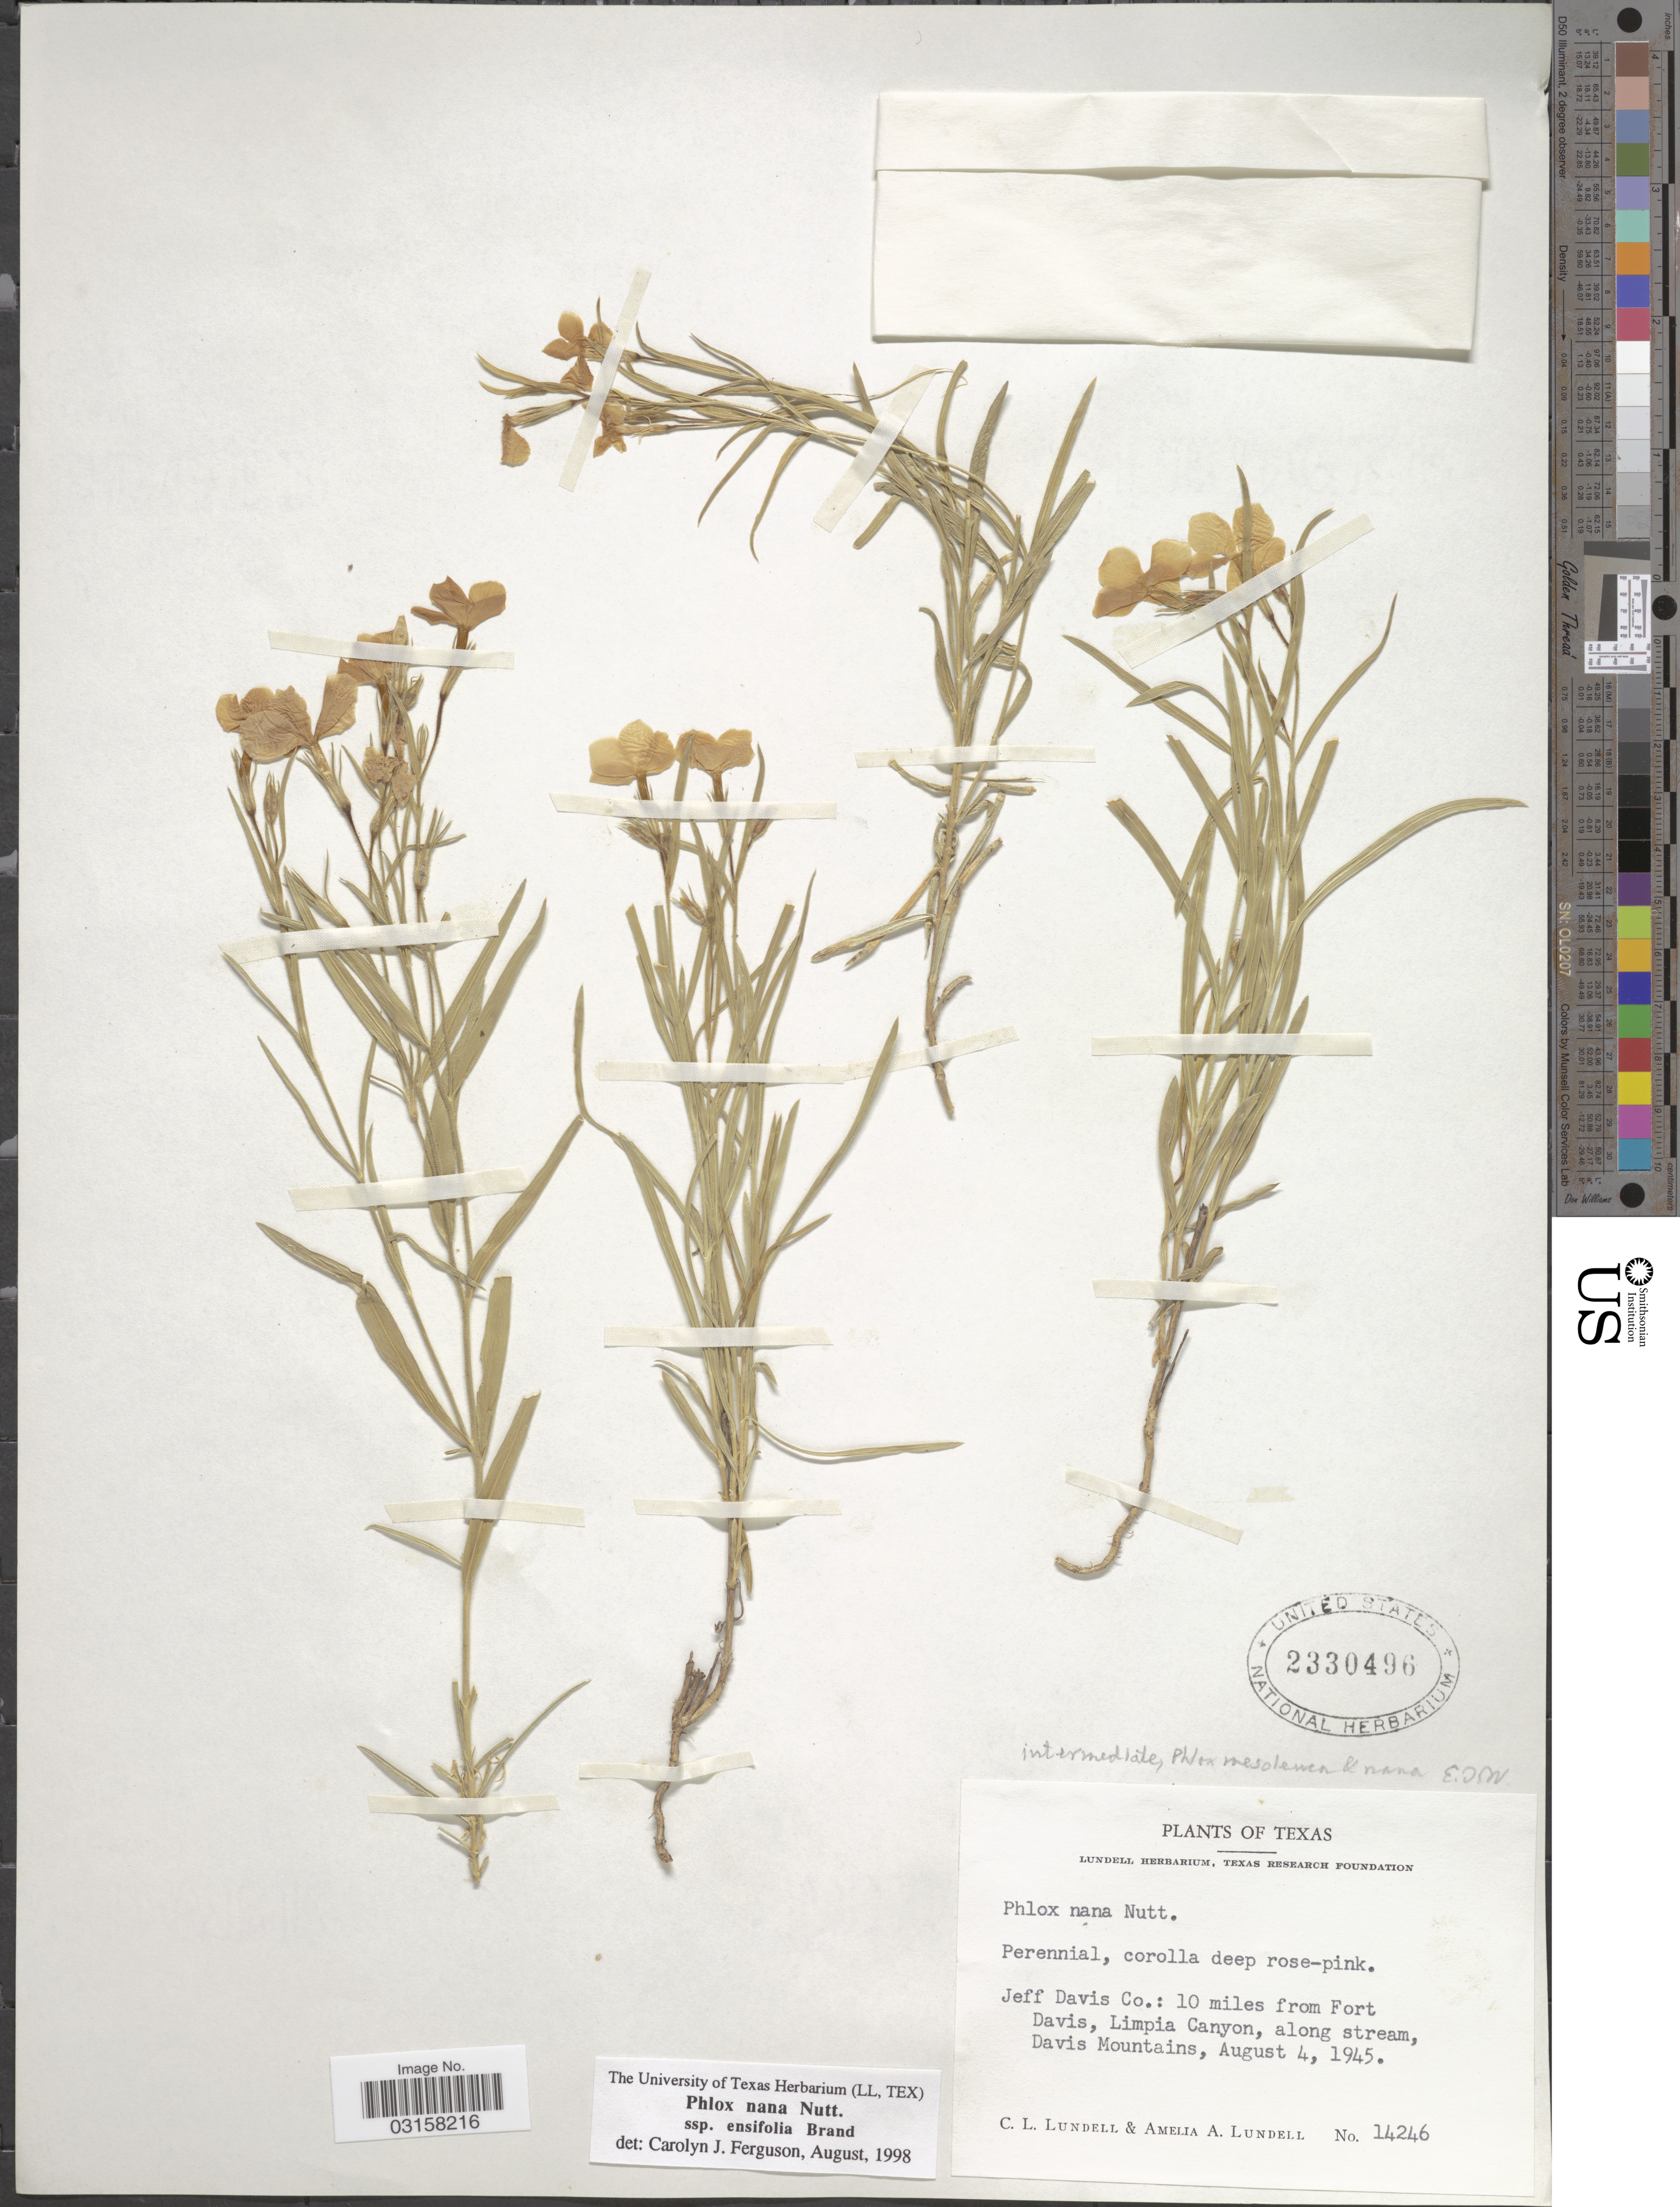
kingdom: Plantae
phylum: Tracheophyta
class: Magnoliopsida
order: Ericales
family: Polemoniaceae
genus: Phlox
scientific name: Phlox mesoleuca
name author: Greene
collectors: C. L. Lundell & A. A. Lundell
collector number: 14246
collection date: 1945-08-04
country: United States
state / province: Texas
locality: Jeff Davis Co.: 10 miles from Fort Davis, Limpia Canyon, along stream, Davis Mountains.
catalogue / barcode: US 2330496